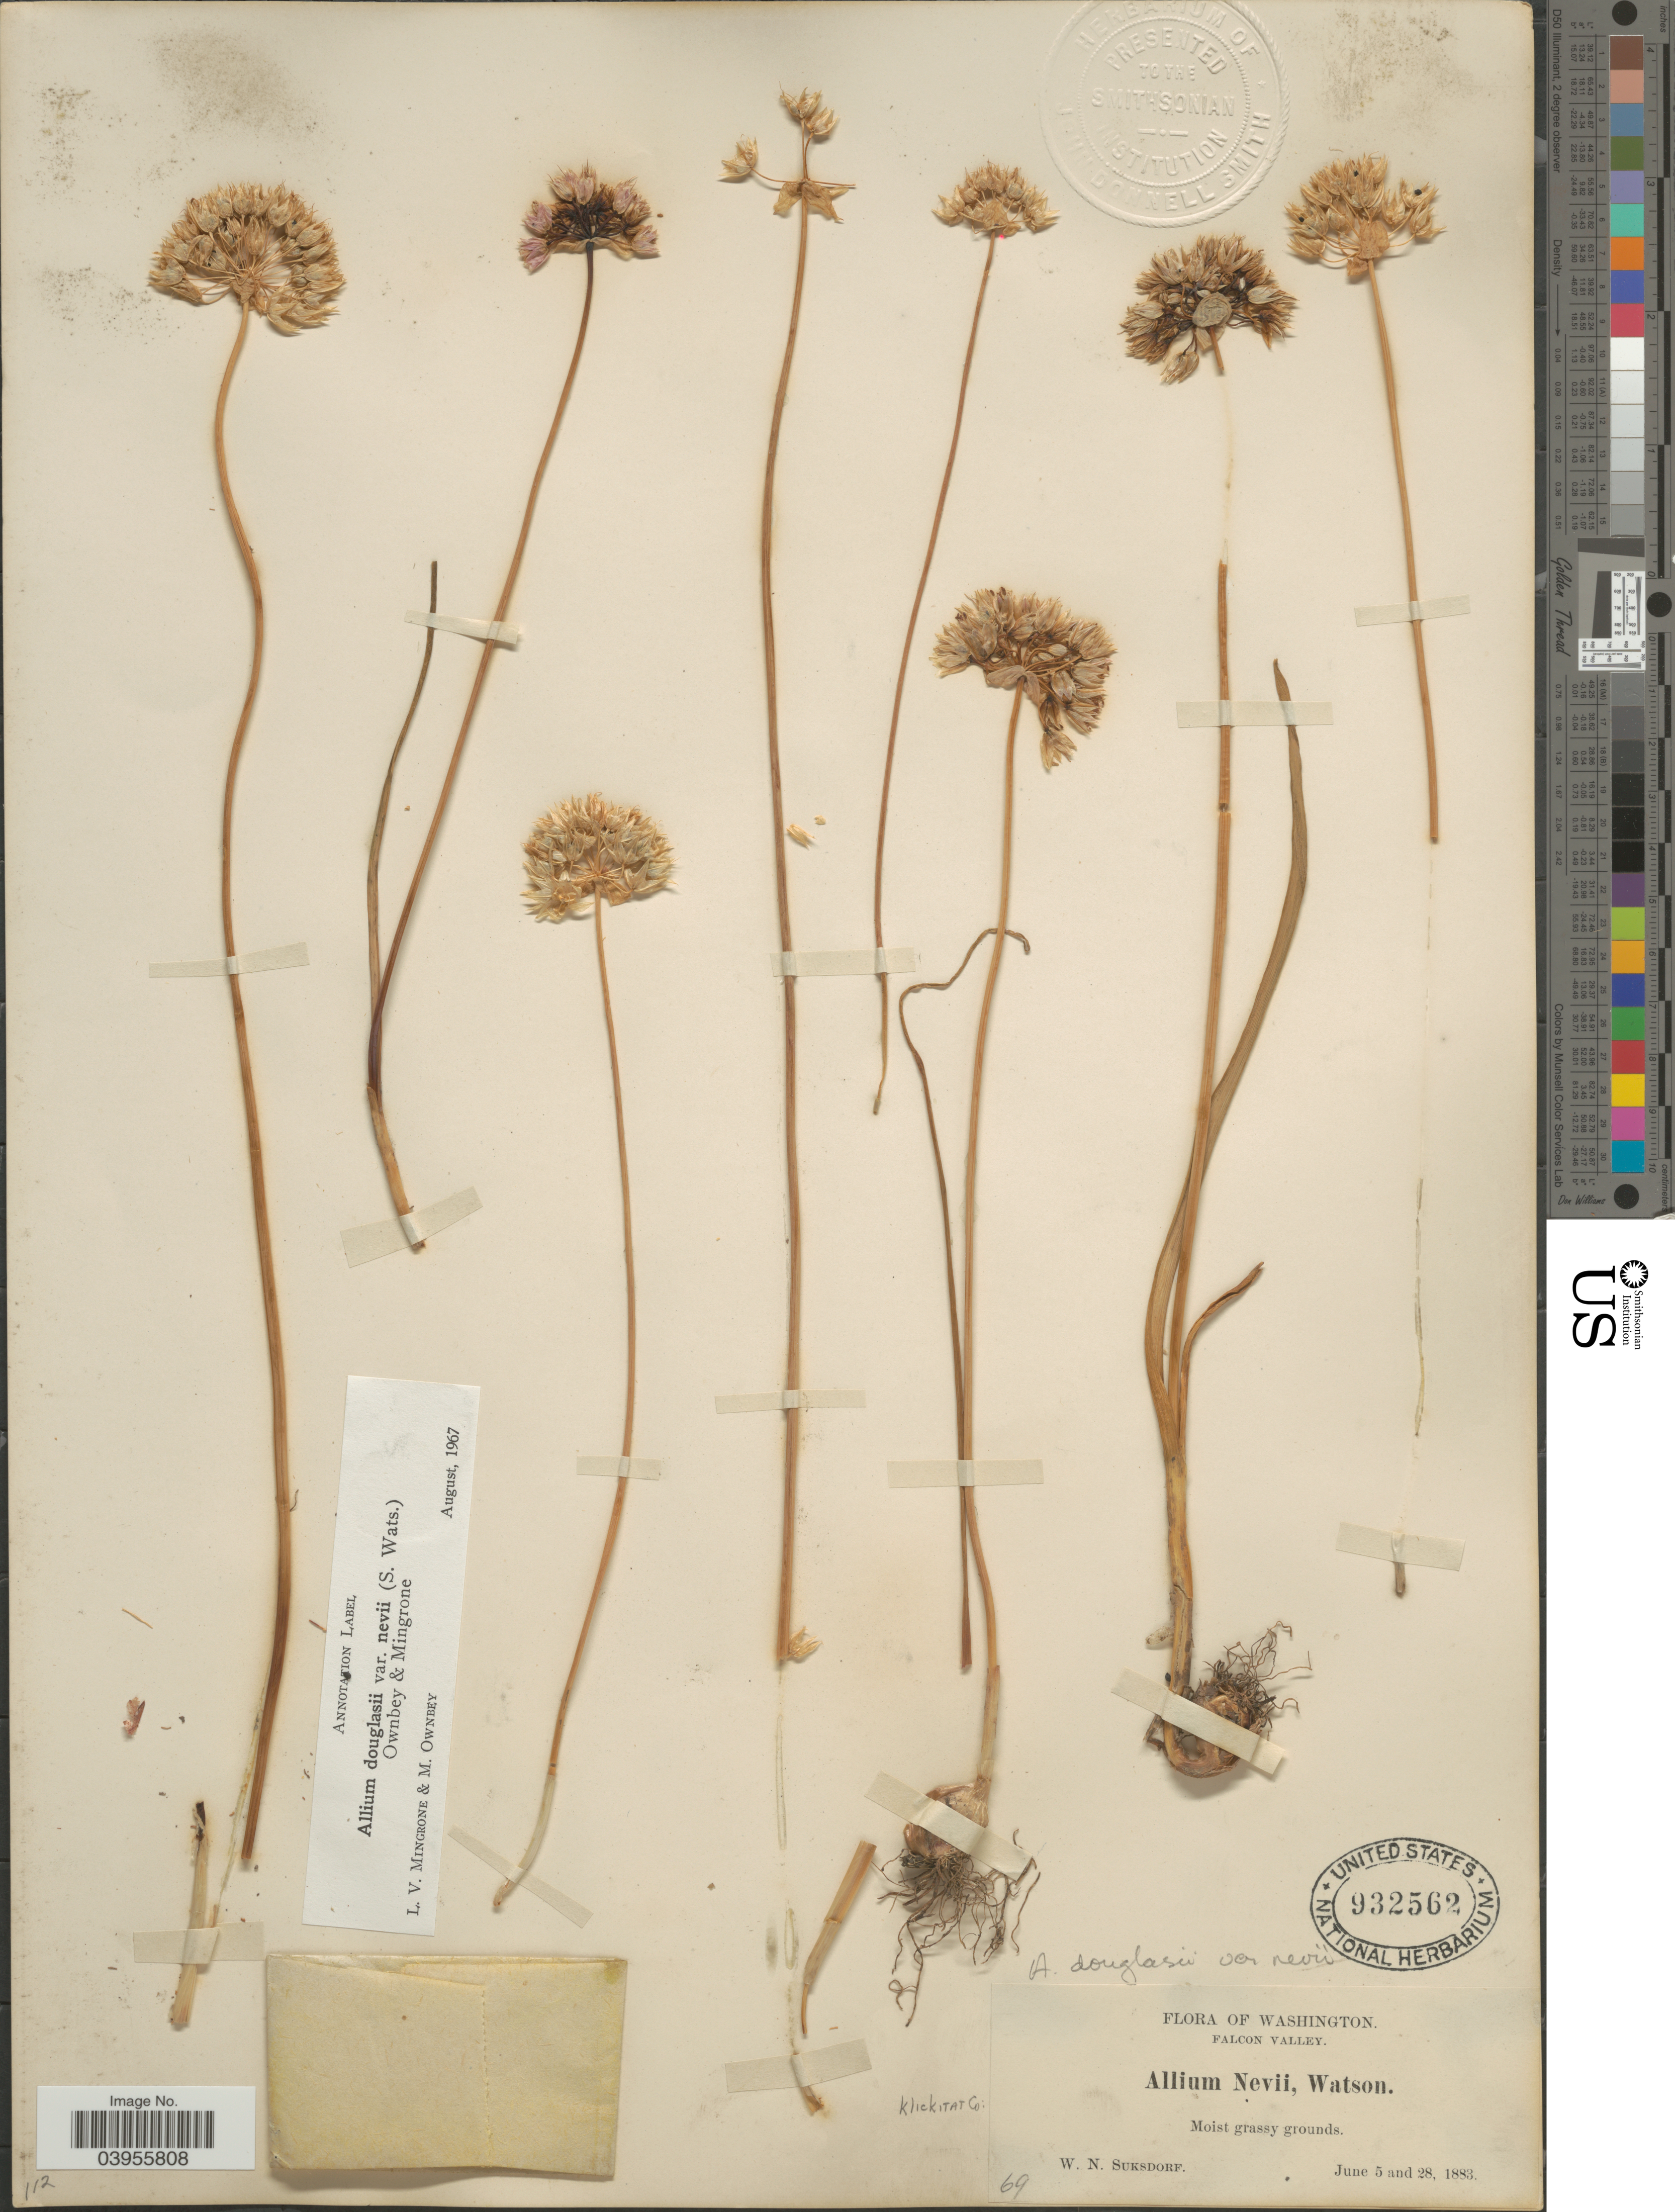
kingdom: Plantae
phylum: Tracheophyta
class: Liliopsida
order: Asparagales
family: Amaryllidaceae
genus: Allium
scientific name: Allium douglasii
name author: Hook.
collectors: W. N. Suksdorf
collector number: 69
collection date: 1883-06-05/1883-06-28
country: United States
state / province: Washington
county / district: Klickitat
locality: Falcon Valley. Klickitat Co.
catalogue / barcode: US 932562